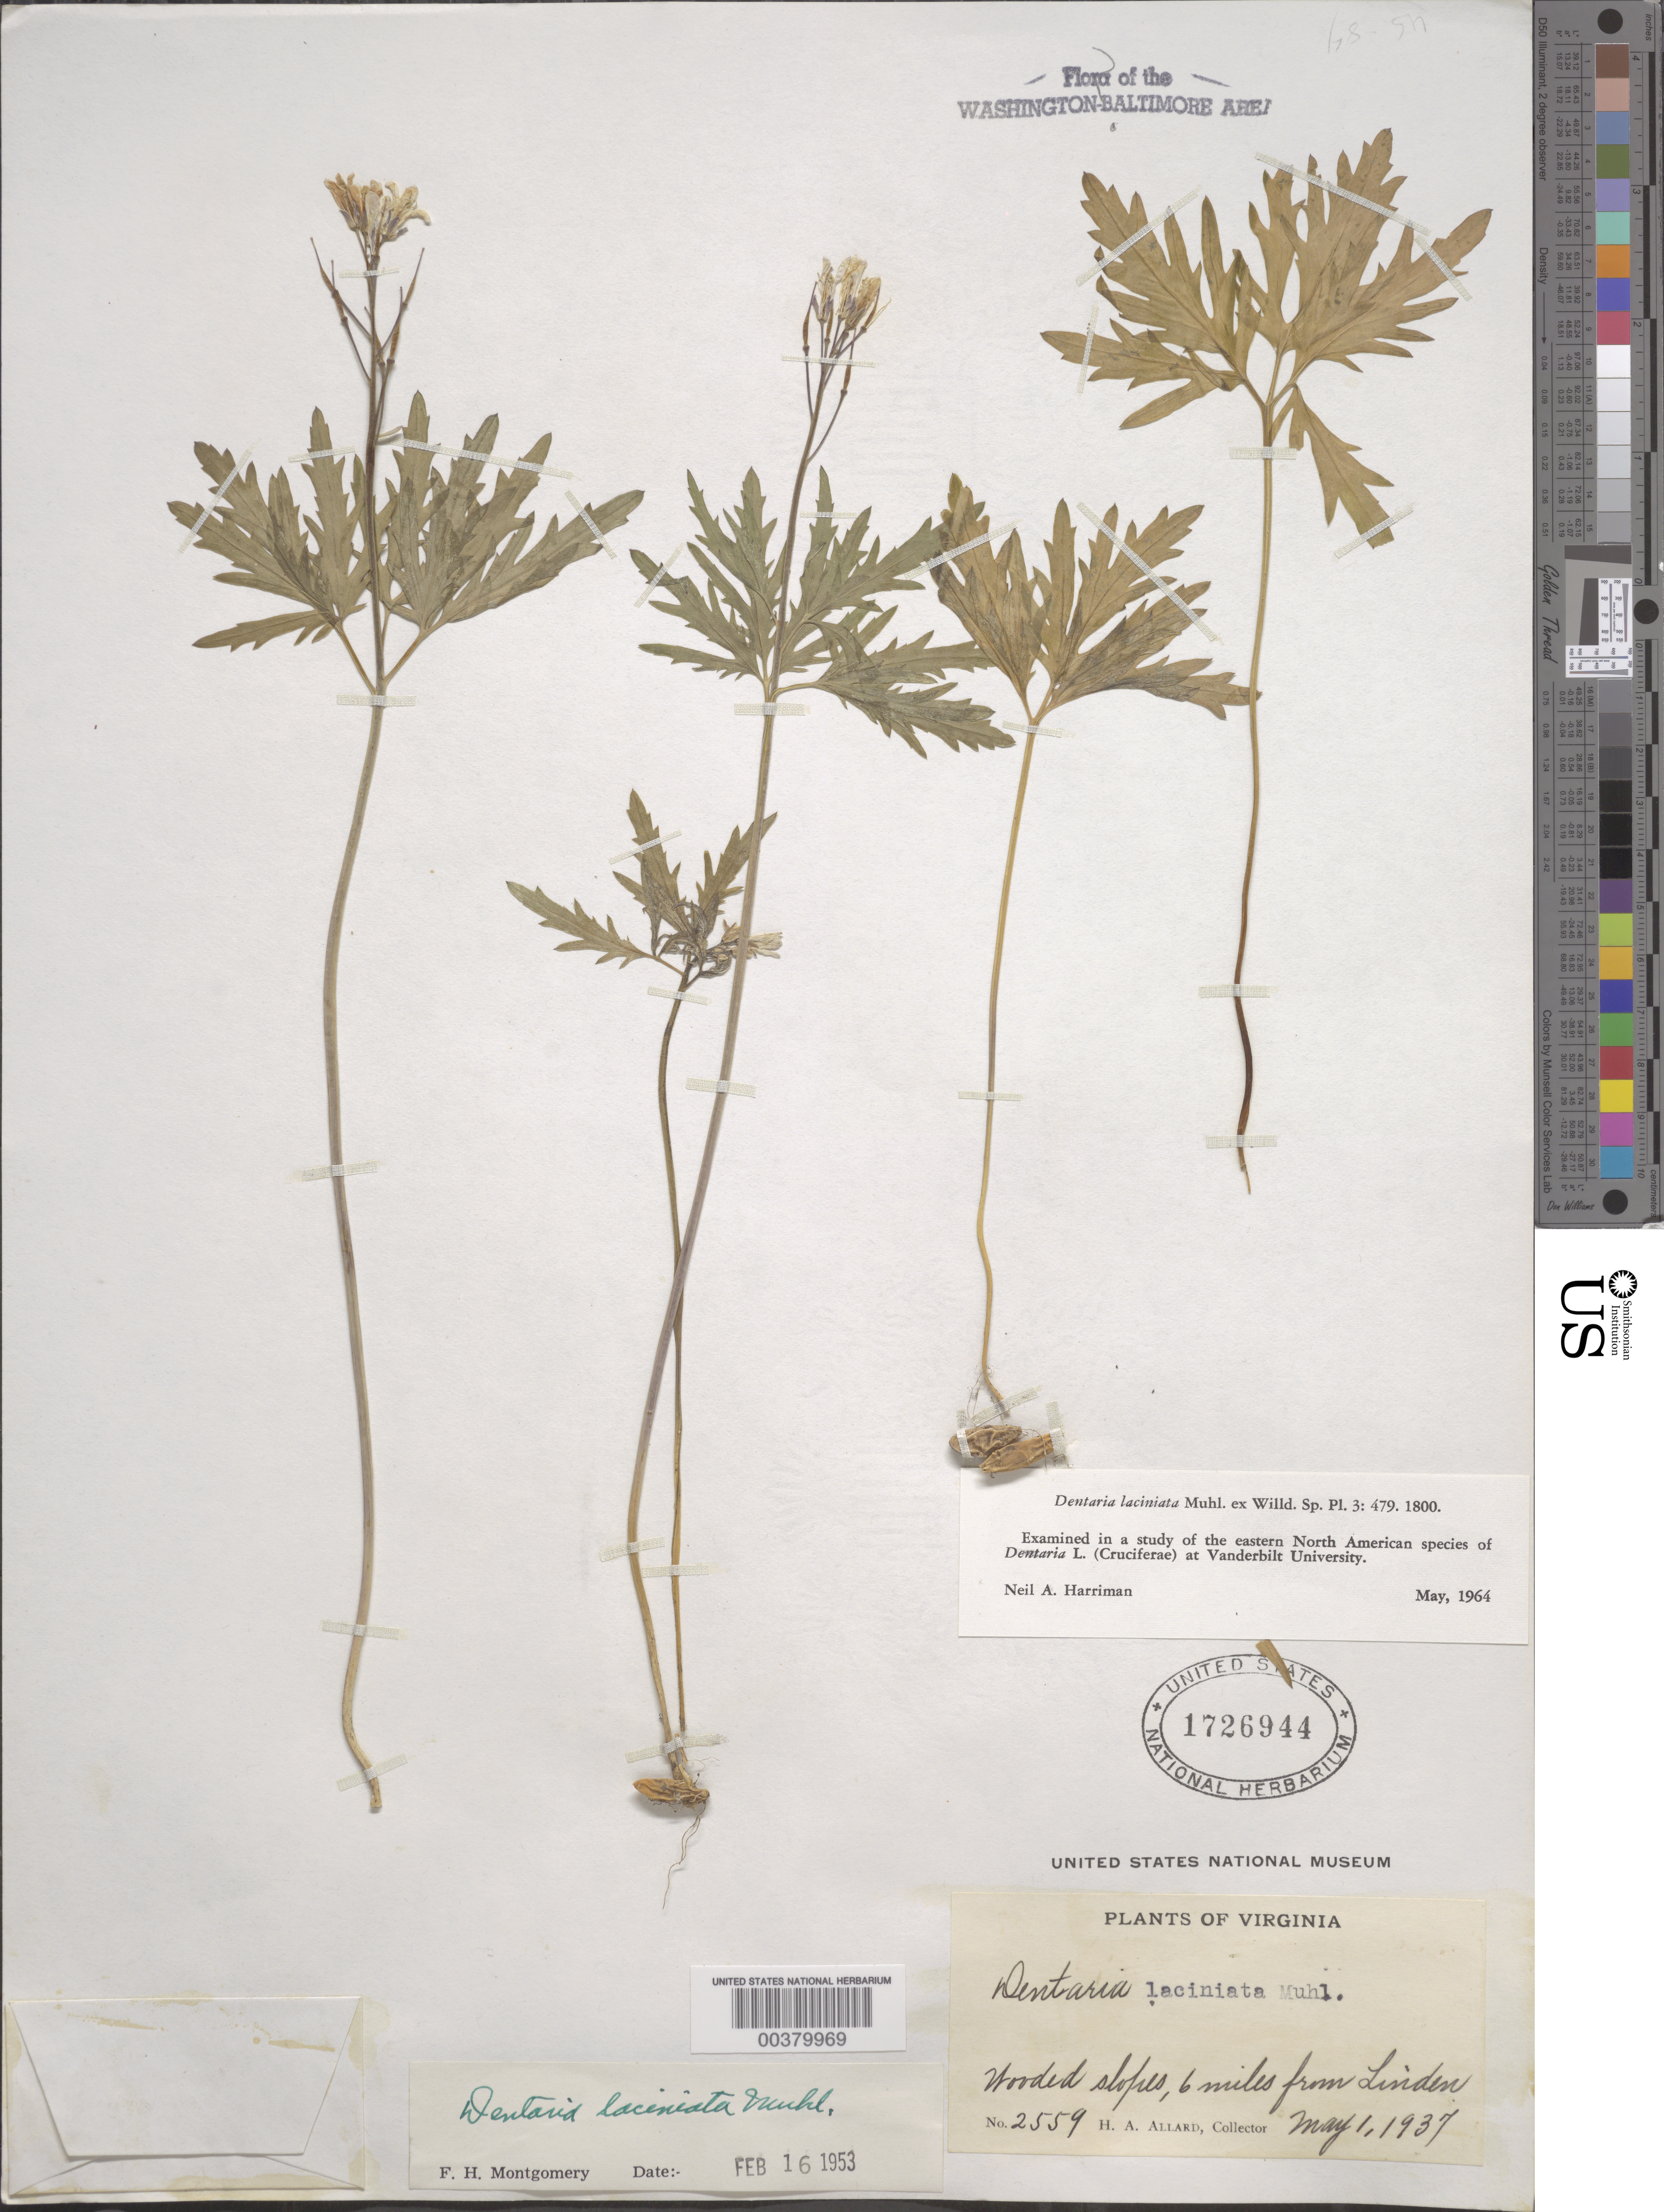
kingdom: Plantae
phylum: Tracheophyta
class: Magnoliopsida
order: Brassicales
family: Brassicaceae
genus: Cardamine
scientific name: Cardamine concatenata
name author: (Michx.) Sw.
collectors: H. A. Allard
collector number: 2559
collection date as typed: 01 May 1937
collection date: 1937-05-01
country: United States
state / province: Virginia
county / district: Prince William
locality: Linden vicinity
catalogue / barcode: US 1726944